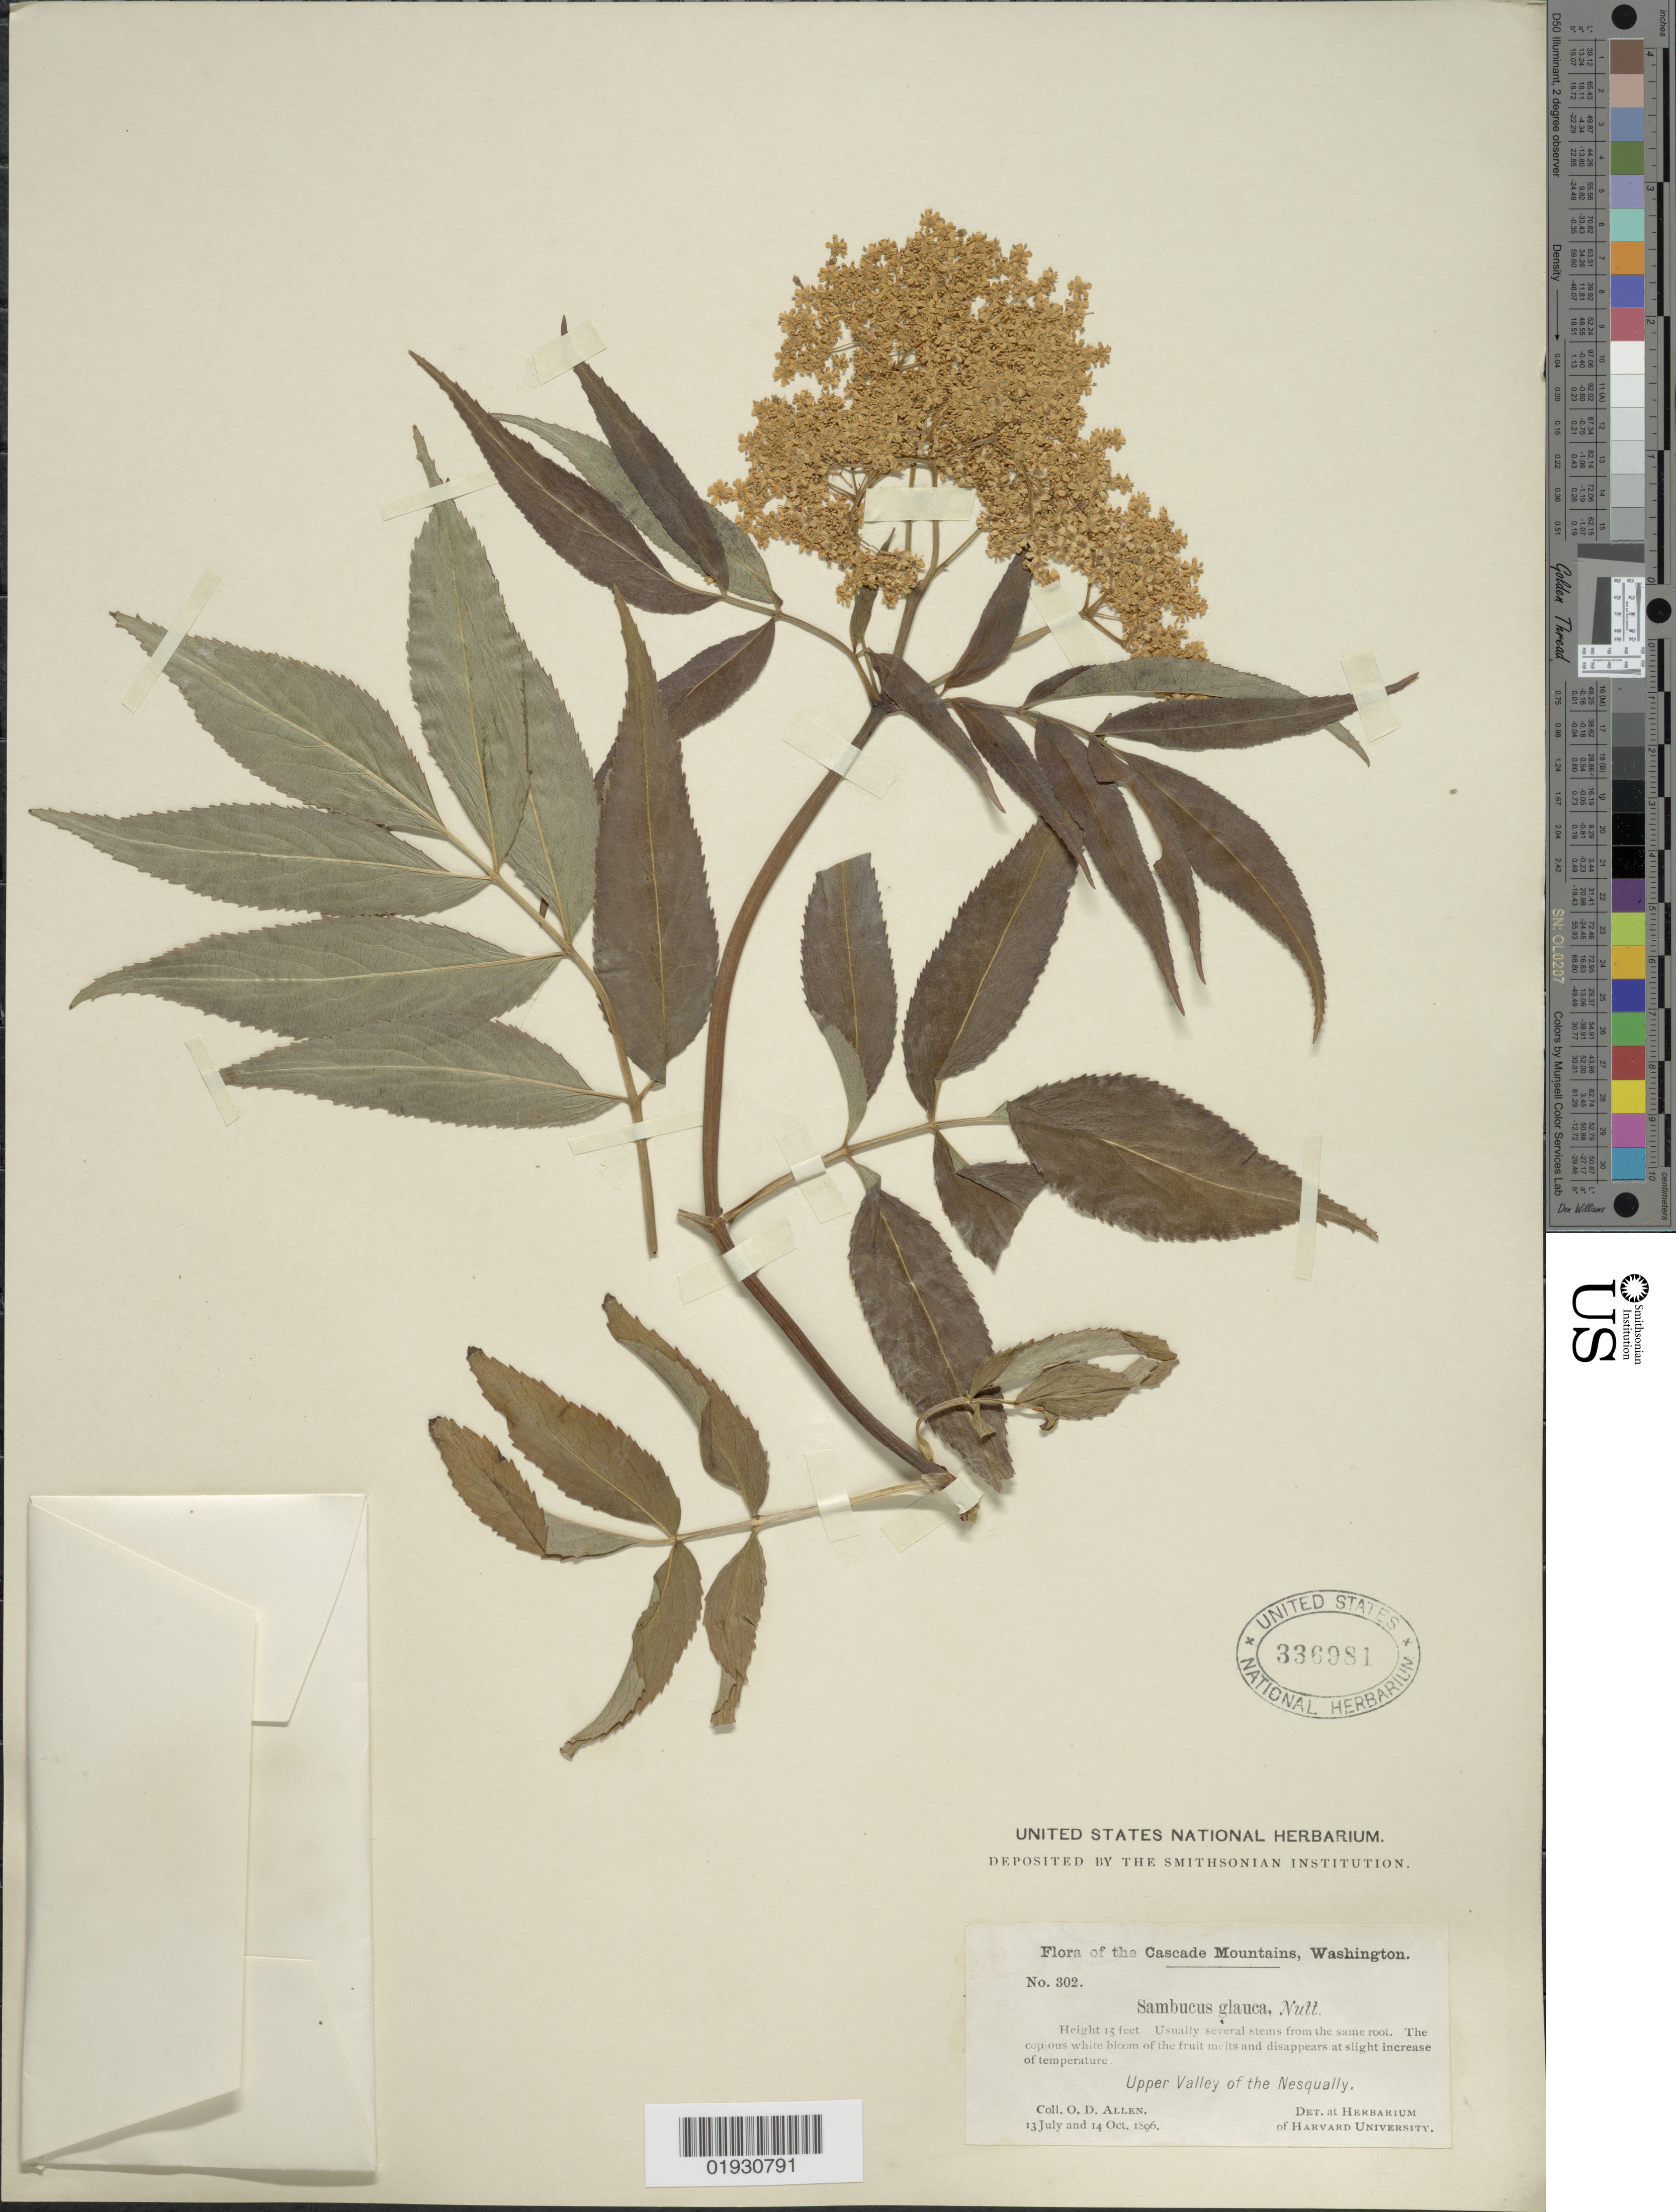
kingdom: Plantae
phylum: Tracheophyta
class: Magnoliopsida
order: Dipsacales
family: Viburnaceae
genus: Sambucus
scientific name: Sambucus cerulea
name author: Raf.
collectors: O. D. Allen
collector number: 302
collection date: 1896-07-13/1896-10-14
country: United States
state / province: Washington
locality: The Cascade Mountains, Upper Valley of the Nesqually.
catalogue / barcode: US 336981